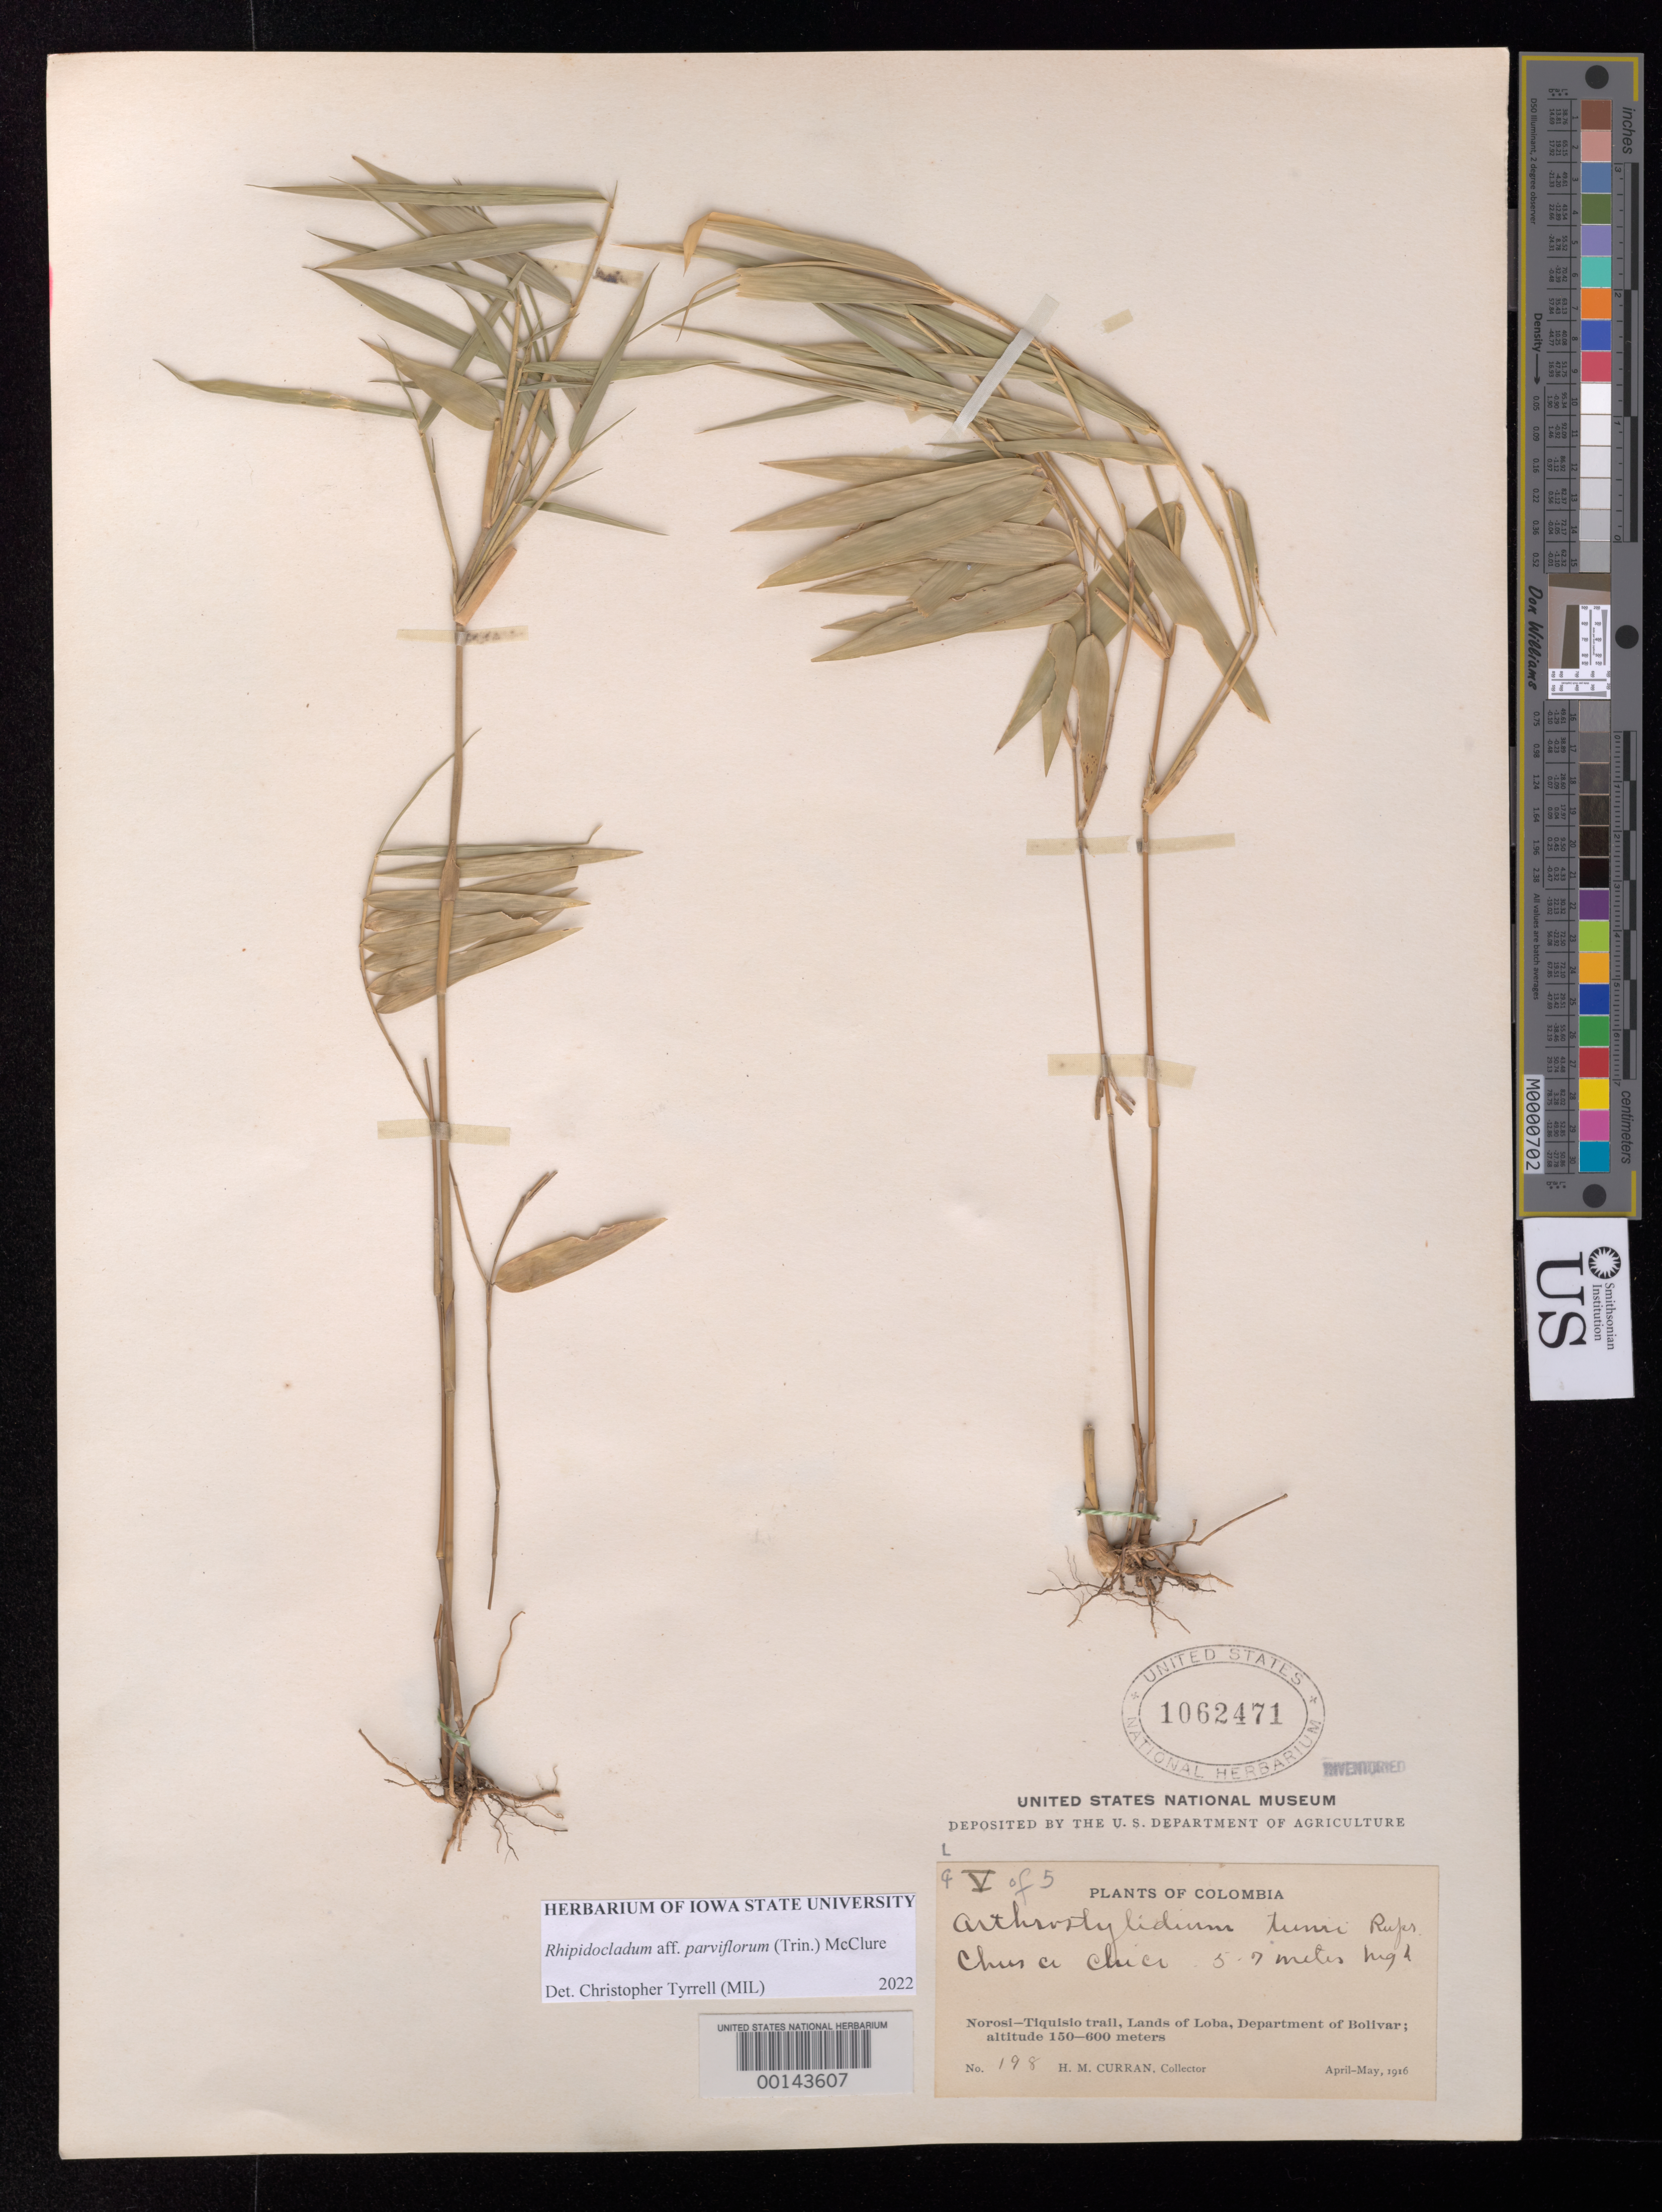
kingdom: Plantae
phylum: Tracheophyta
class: Liliopsida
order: Poales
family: Poaceae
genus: Rhipidocladum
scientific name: Rhipidocladum parviflorum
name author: (Trin.) McClure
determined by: Tyrrell, Christopher D., (MIL), Milwaukee Public Museum (UNITED STATES)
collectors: H. M. Curran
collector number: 198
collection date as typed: Apr 1916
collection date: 1916-04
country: Colombia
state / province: Bolívar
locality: Loba, Norosi-Tiquisio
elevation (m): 150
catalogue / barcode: US 1062471